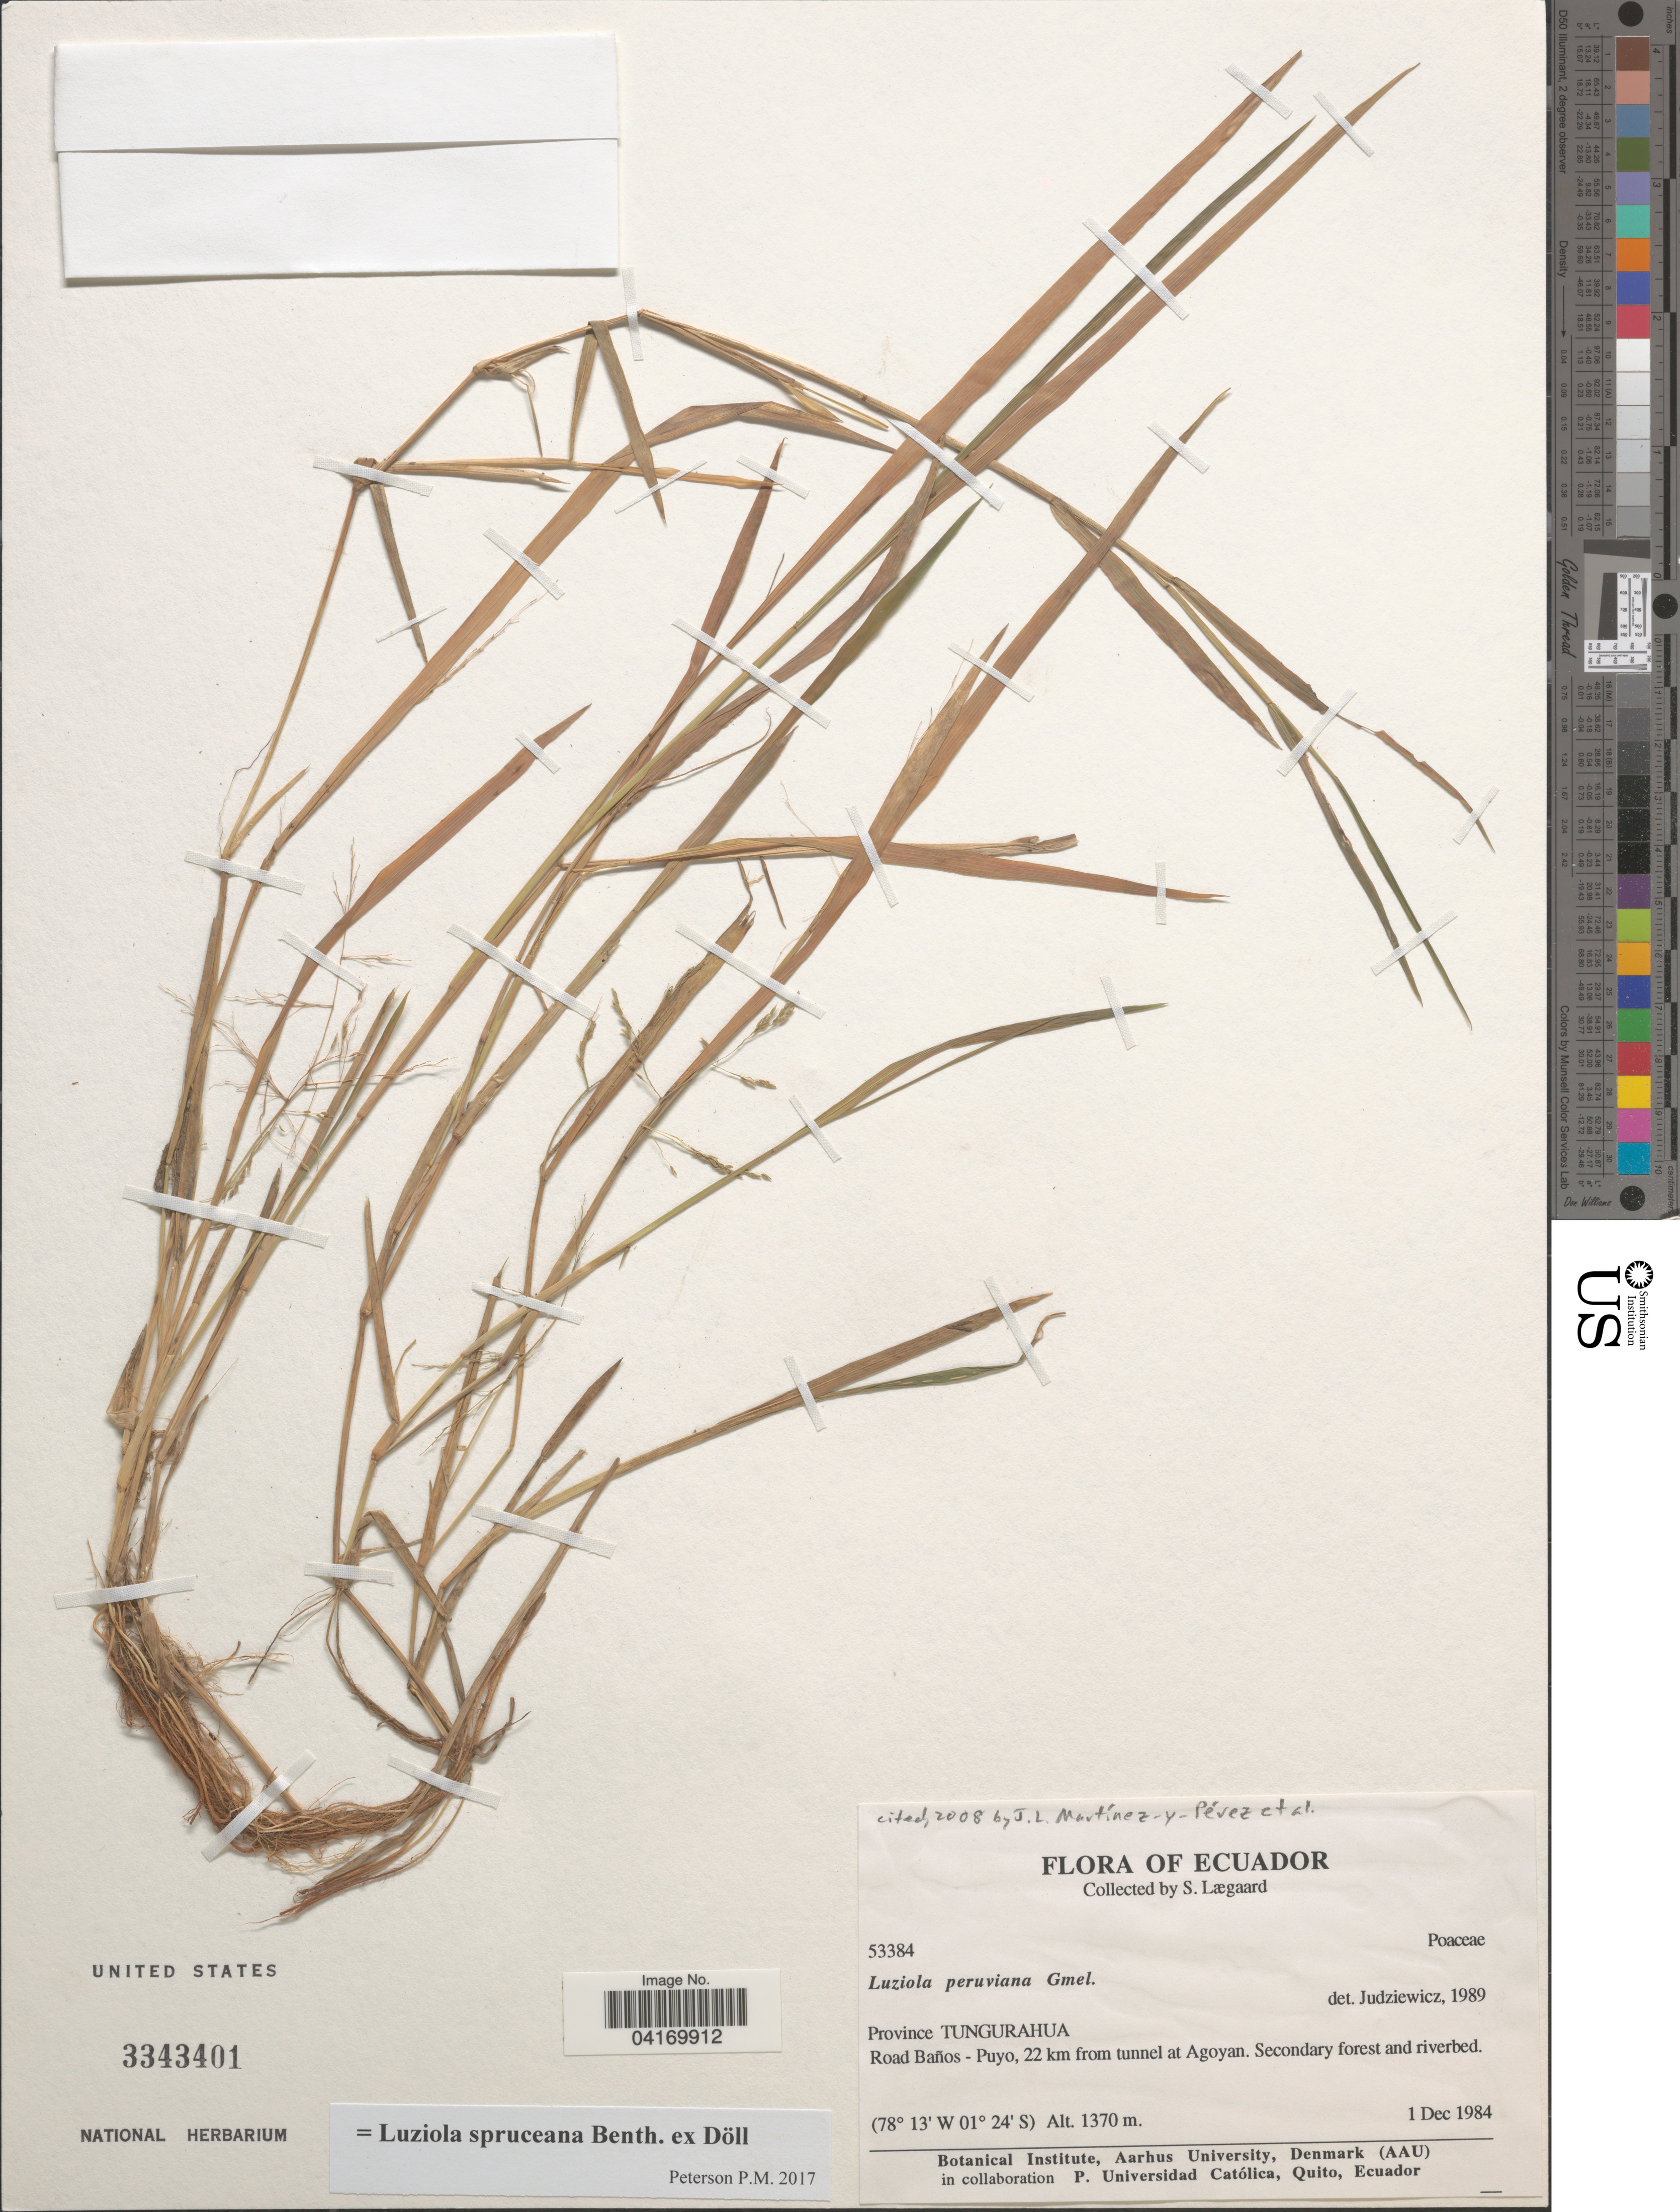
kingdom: Plantae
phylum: Tracheophyta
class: Liliopsida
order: Poales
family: Poaceae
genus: Luziola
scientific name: Luziola spruceana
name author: Benth. ex Döll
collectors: S. Lægaard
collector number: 53384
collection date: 1984-12-01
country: Ecuador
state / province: Tungurahua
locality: Road Baños - Puyo, 22 km from tunnel at Agoyan.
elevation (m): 1370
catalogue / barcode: US 3343401